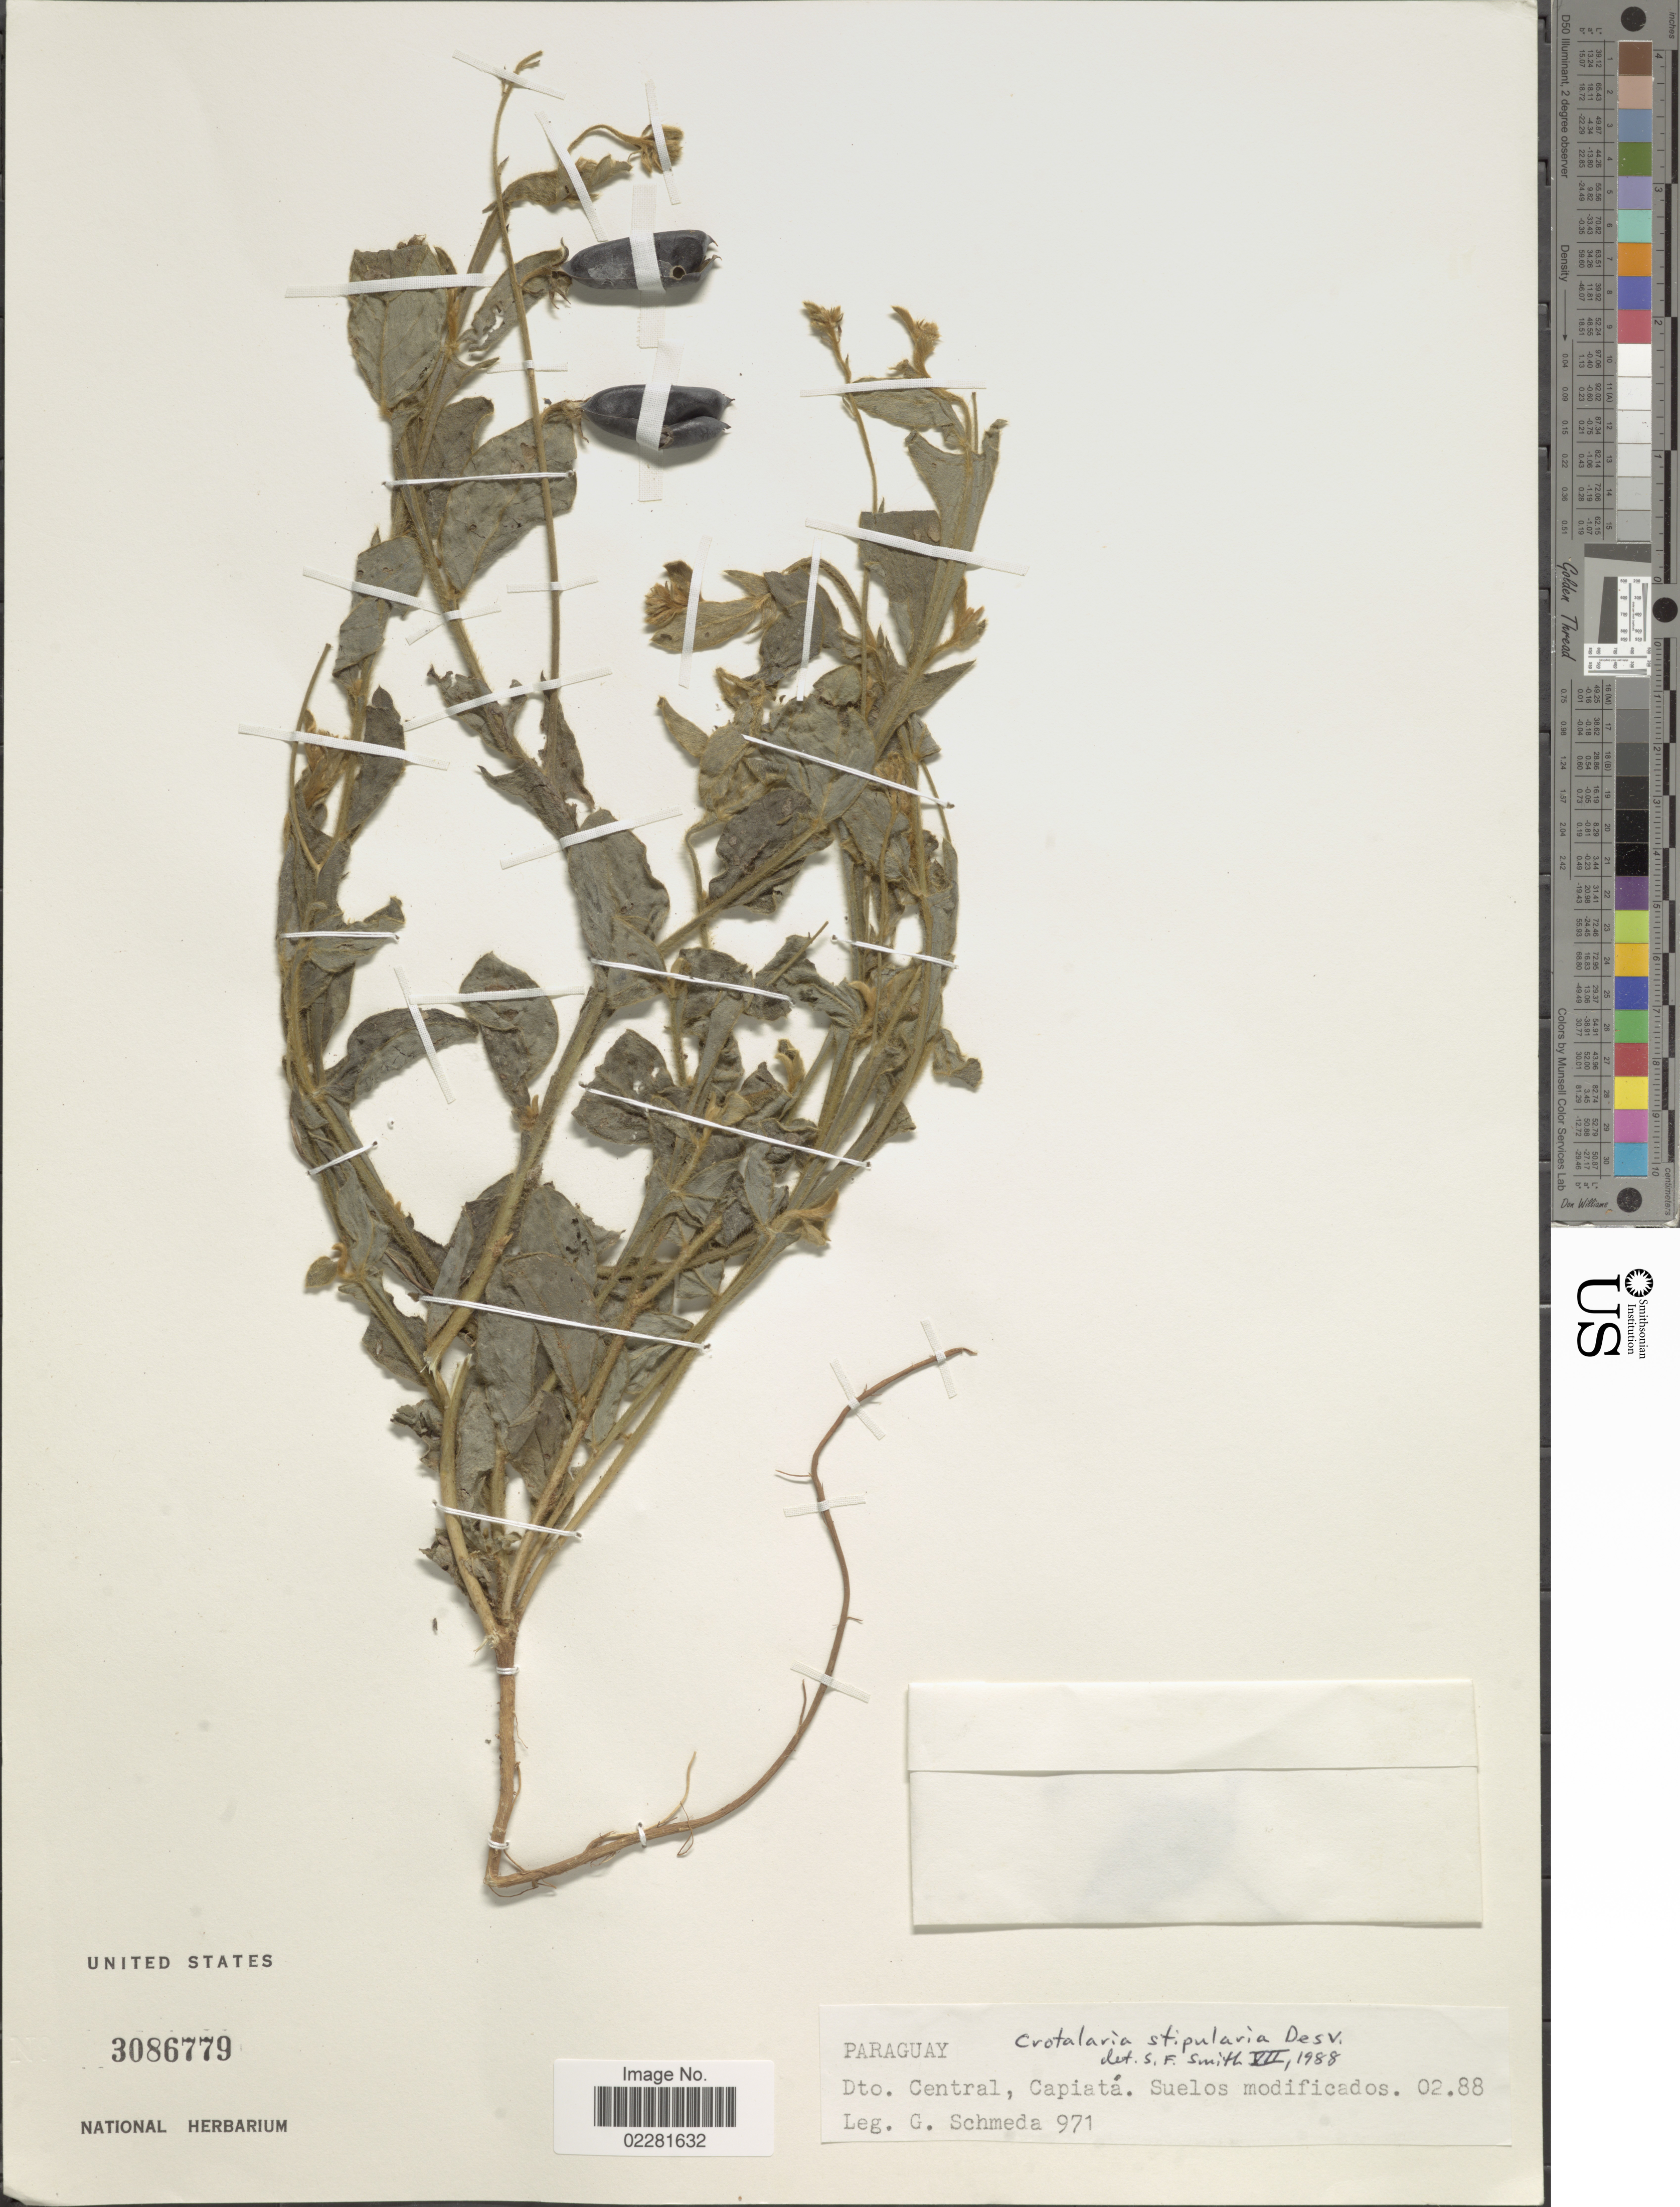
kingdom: Plantae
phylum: Tracheophyta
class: Magnoliopsida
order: Fabales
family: Fabaceae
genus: Crotalaria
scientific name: Crotalaria stipularia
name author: Desv.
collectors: G. Schmeda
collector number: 971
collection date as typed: Transcribed d/m/y: /2/88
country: Paraguay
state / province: Central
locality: Capiata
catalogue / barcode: US 3086779